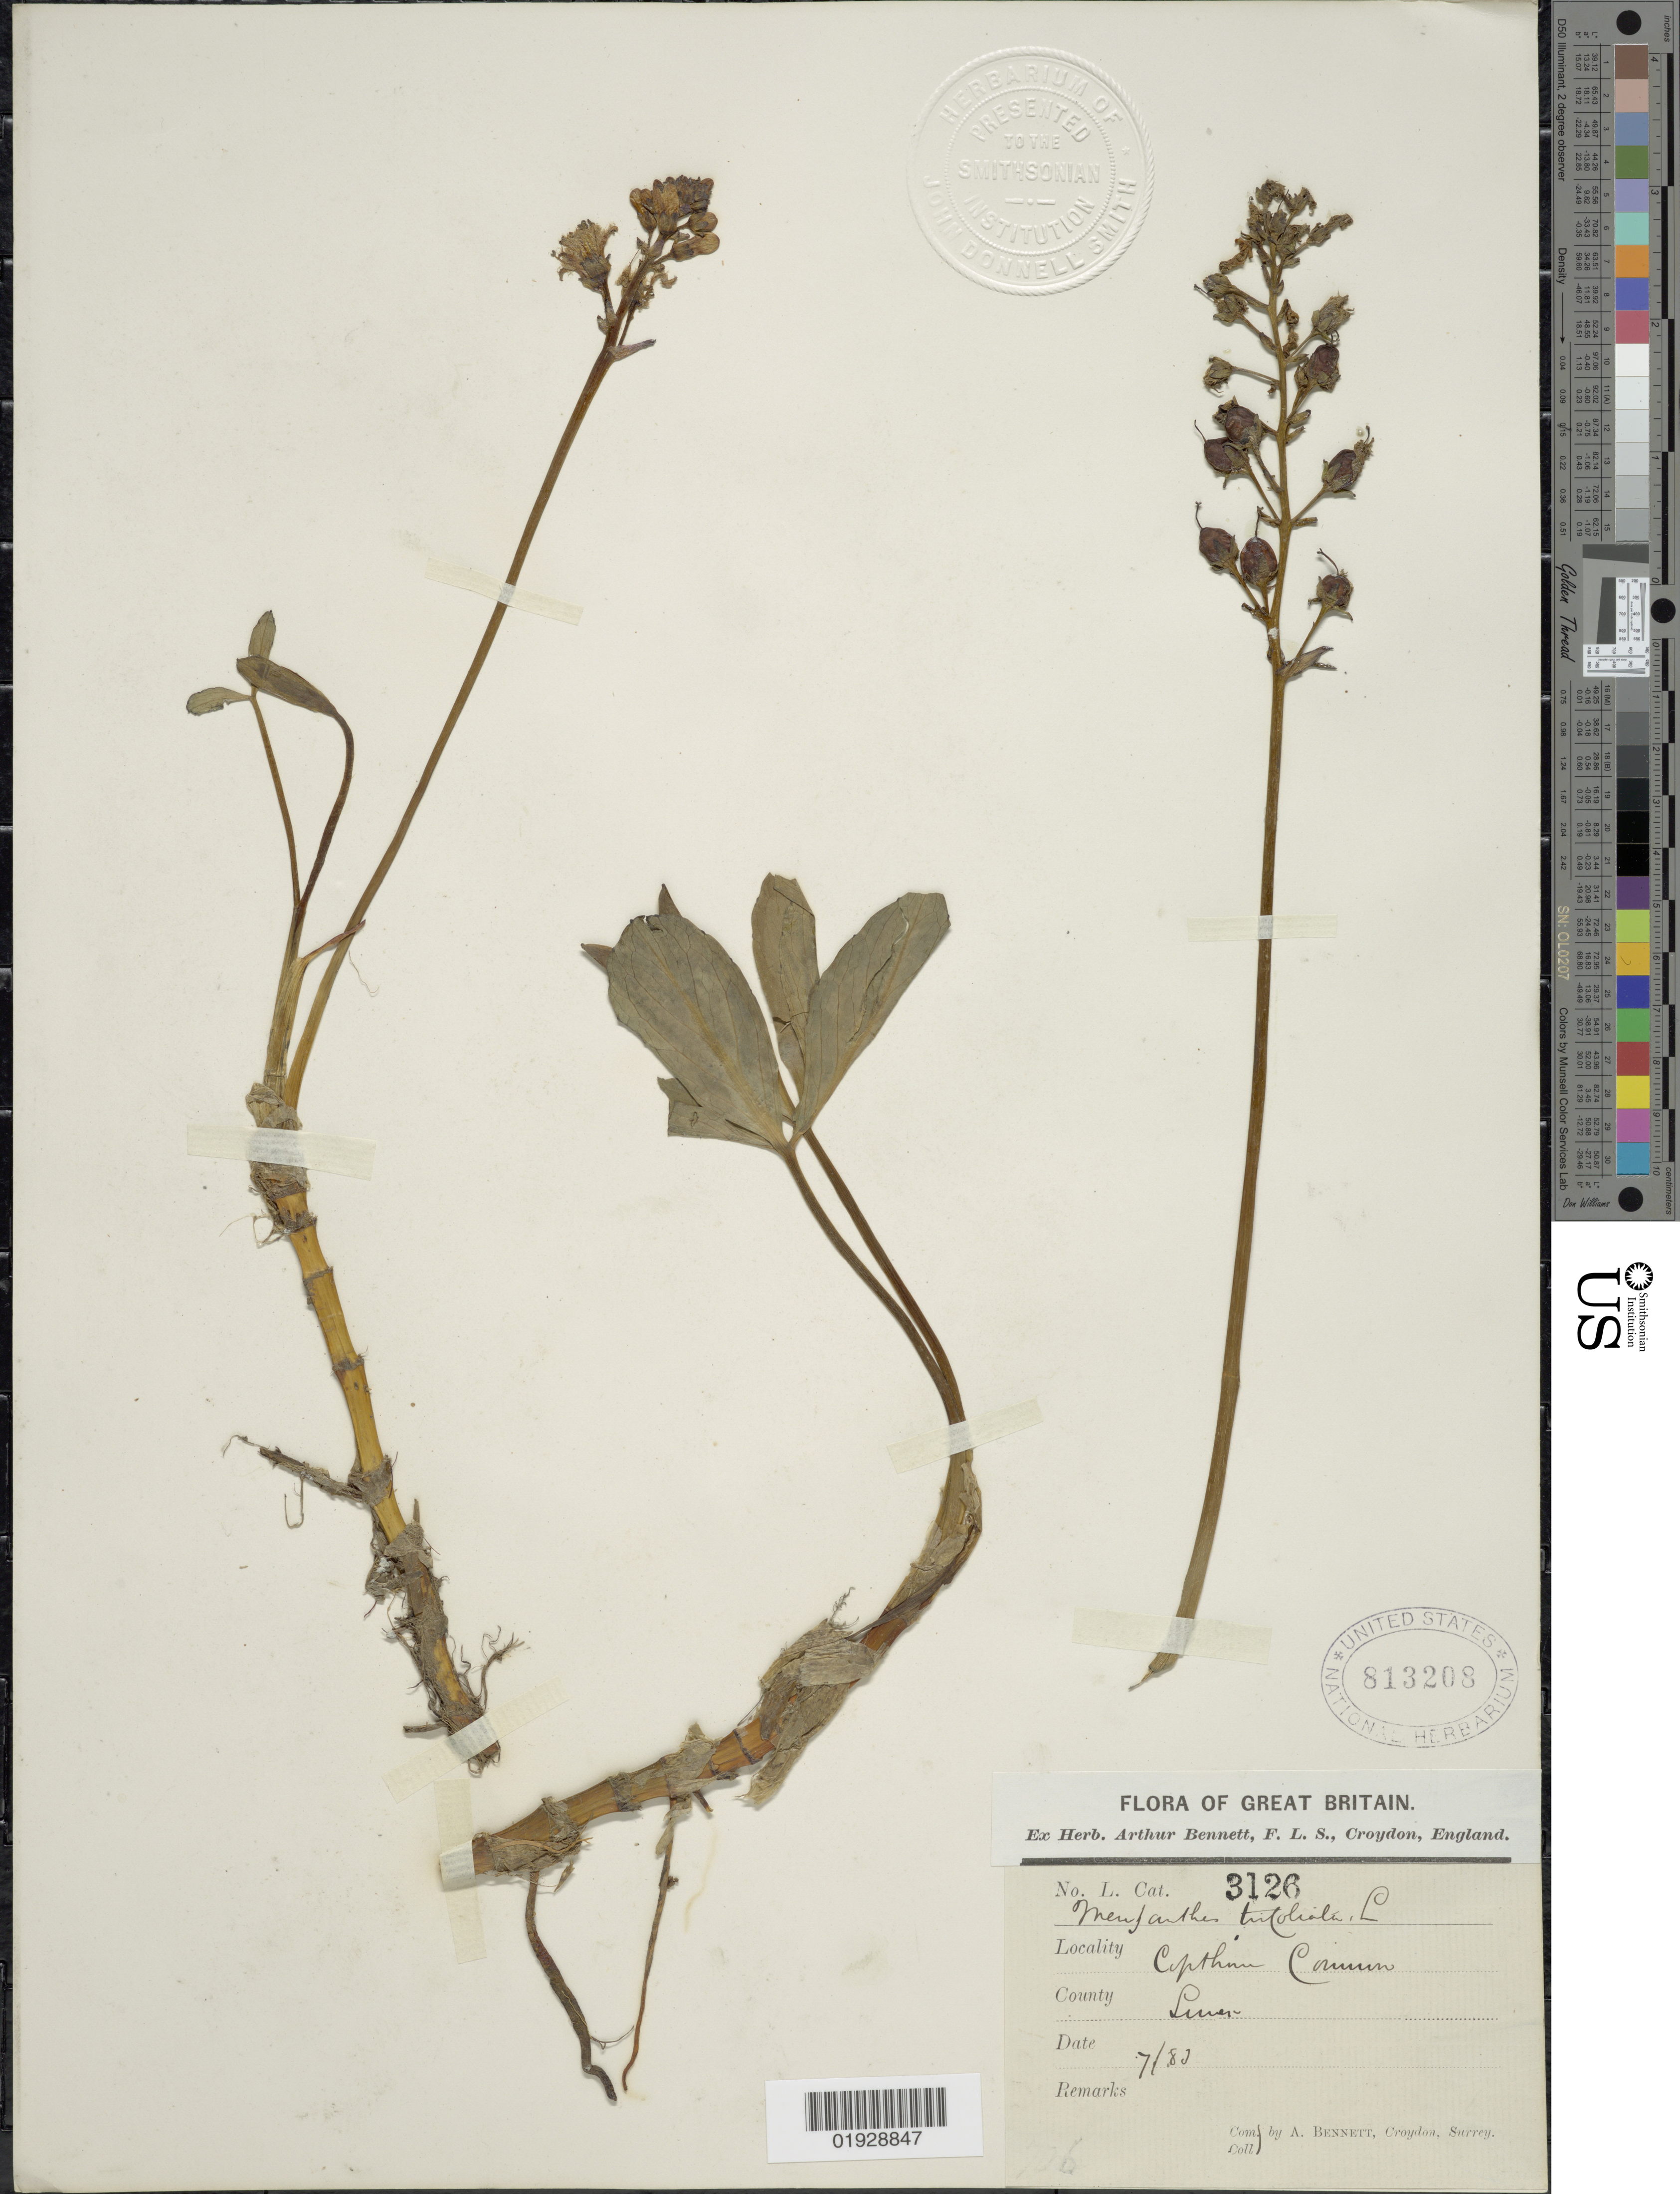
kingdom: Plantae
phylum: Tracheophyta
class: Magnoliopsida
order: Asterales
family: Menyanthaceae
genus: Menyanthes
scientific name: Menyanthes trifoliata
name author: L.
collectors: A. Bennett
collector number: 3126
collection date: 1883-07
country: United Kingdom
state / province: England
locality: Great Britain, Copthorne Common, County Surry.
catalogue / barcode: US 813208